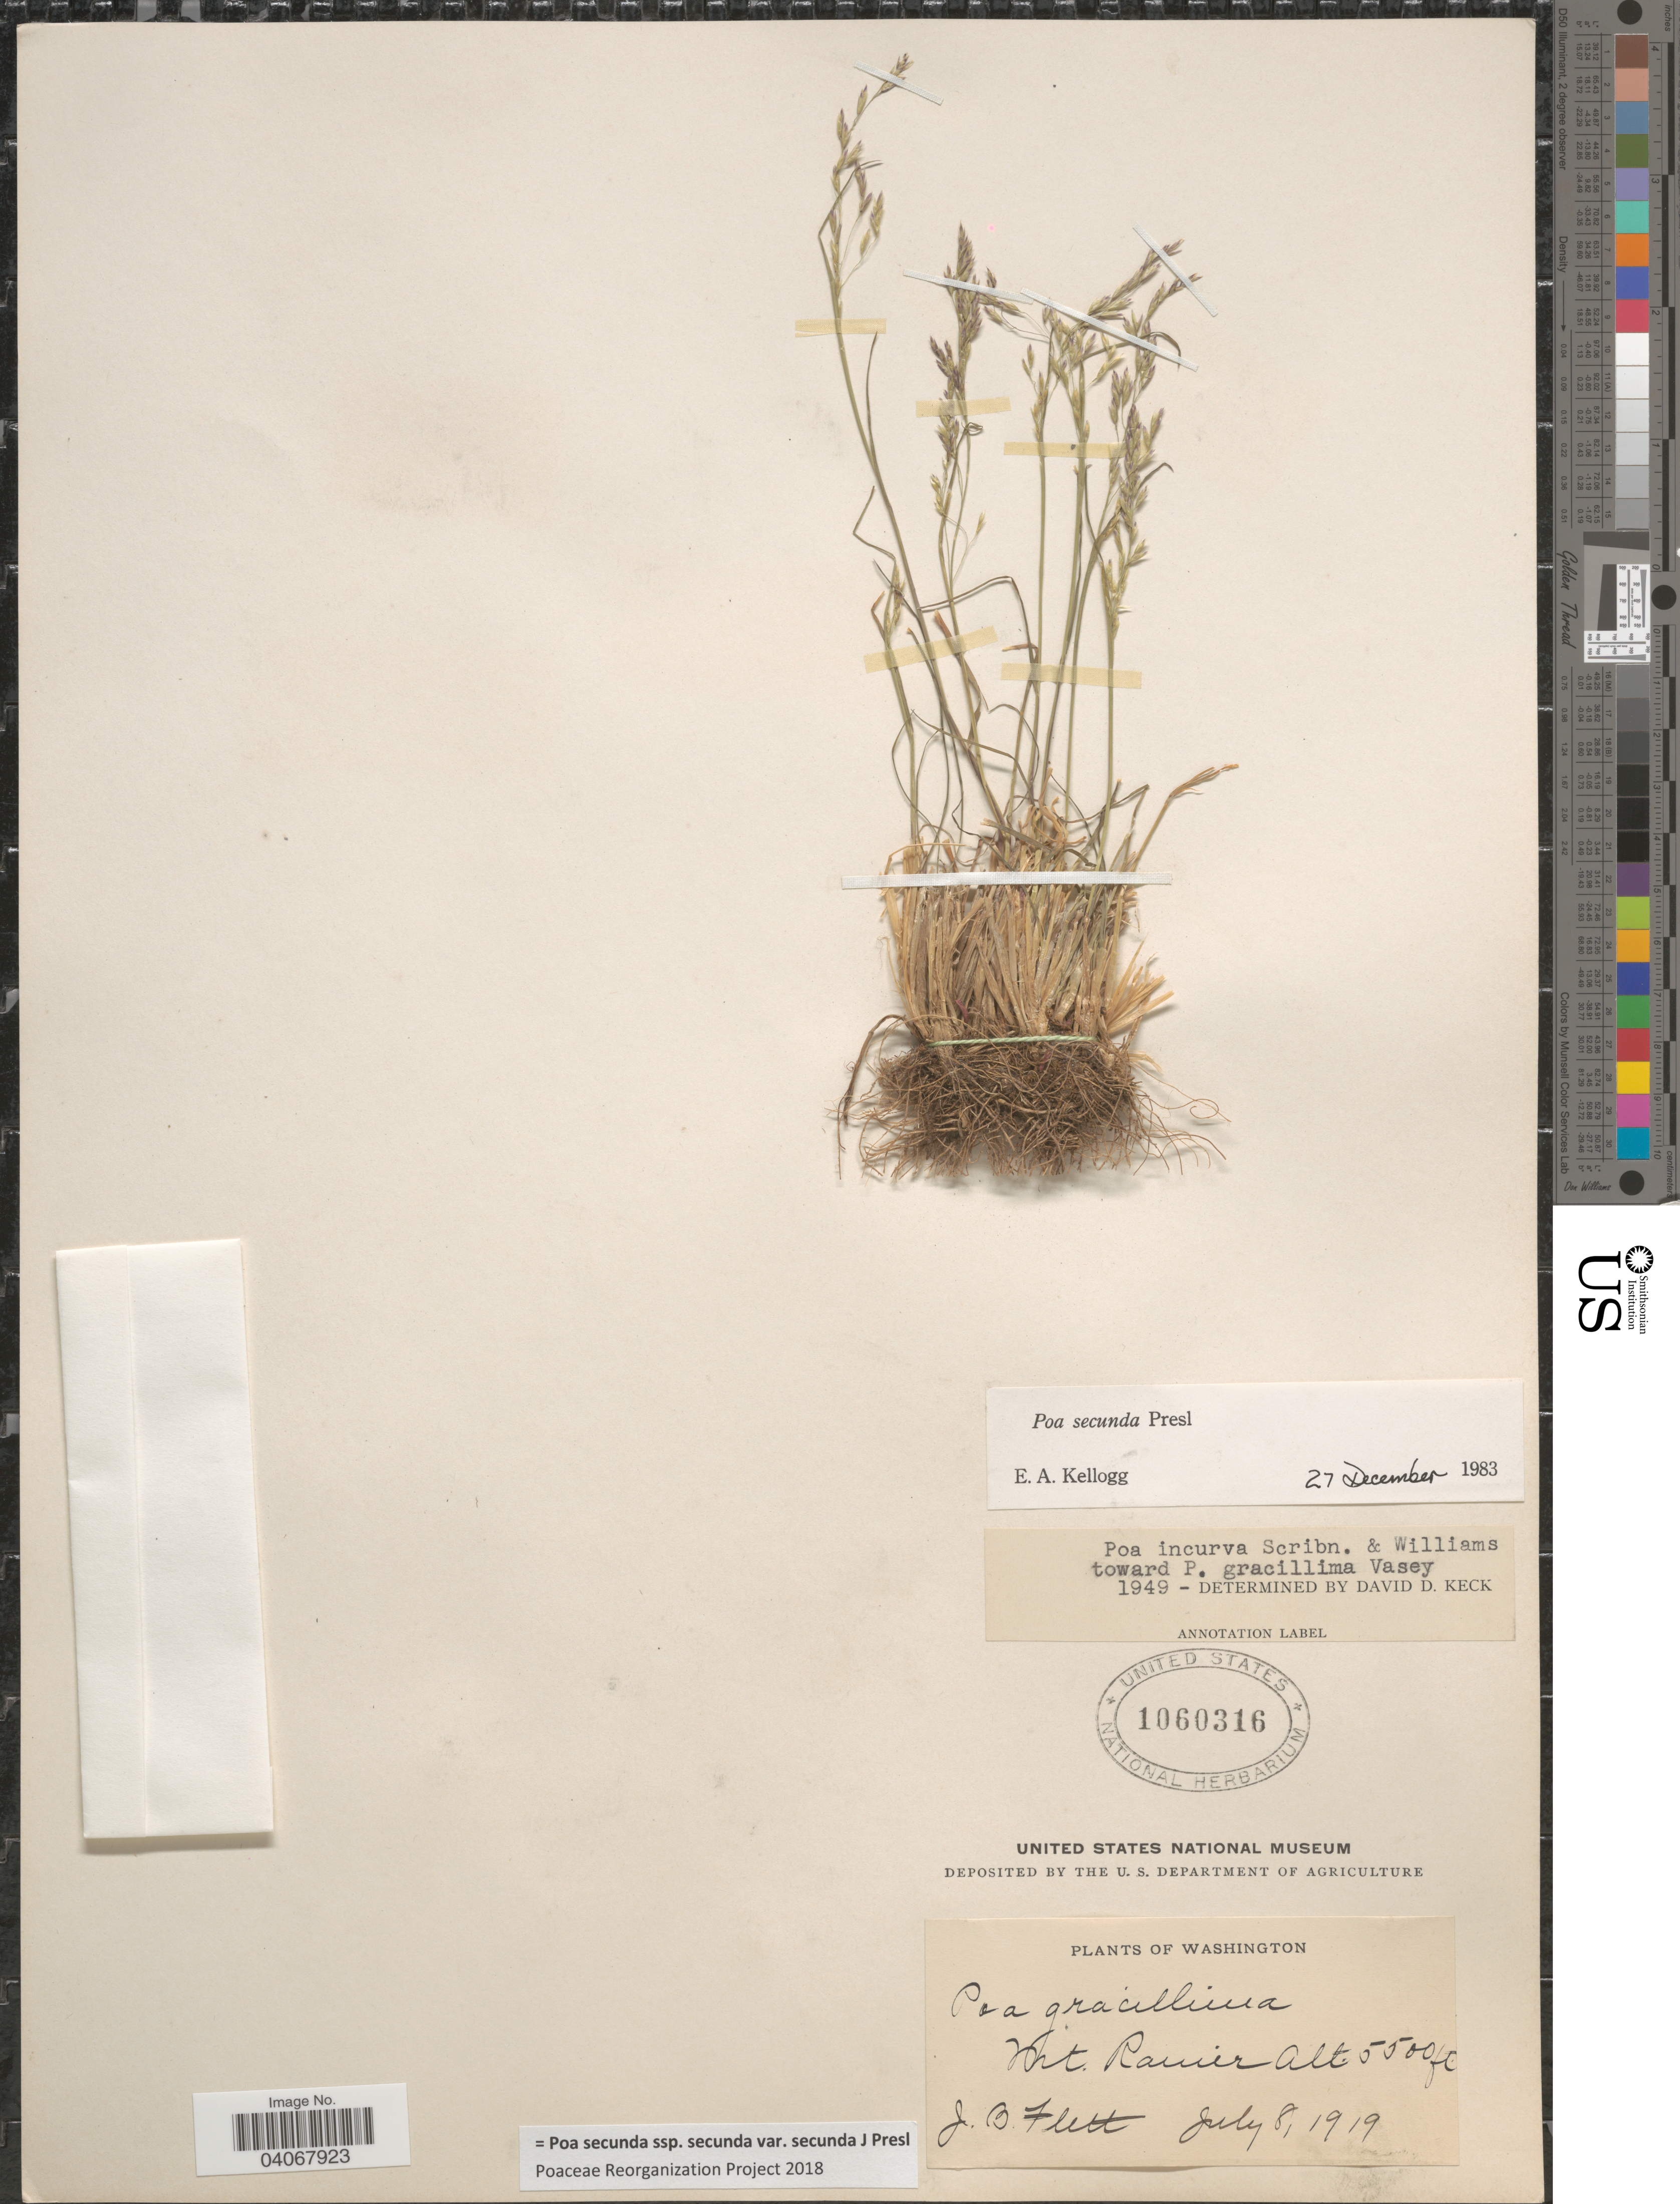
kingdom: Plantae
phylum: Tracheophyta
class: Liliopsida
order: Poales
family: Poaceae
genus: Poa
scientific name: Poa secunda subsp. secunda var. secunda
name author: J. Presl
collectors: J. Flett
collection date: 1919-07-08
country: United States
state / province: Washington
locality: Mt. Ranier.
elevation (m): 1676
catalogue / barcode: US 1060316